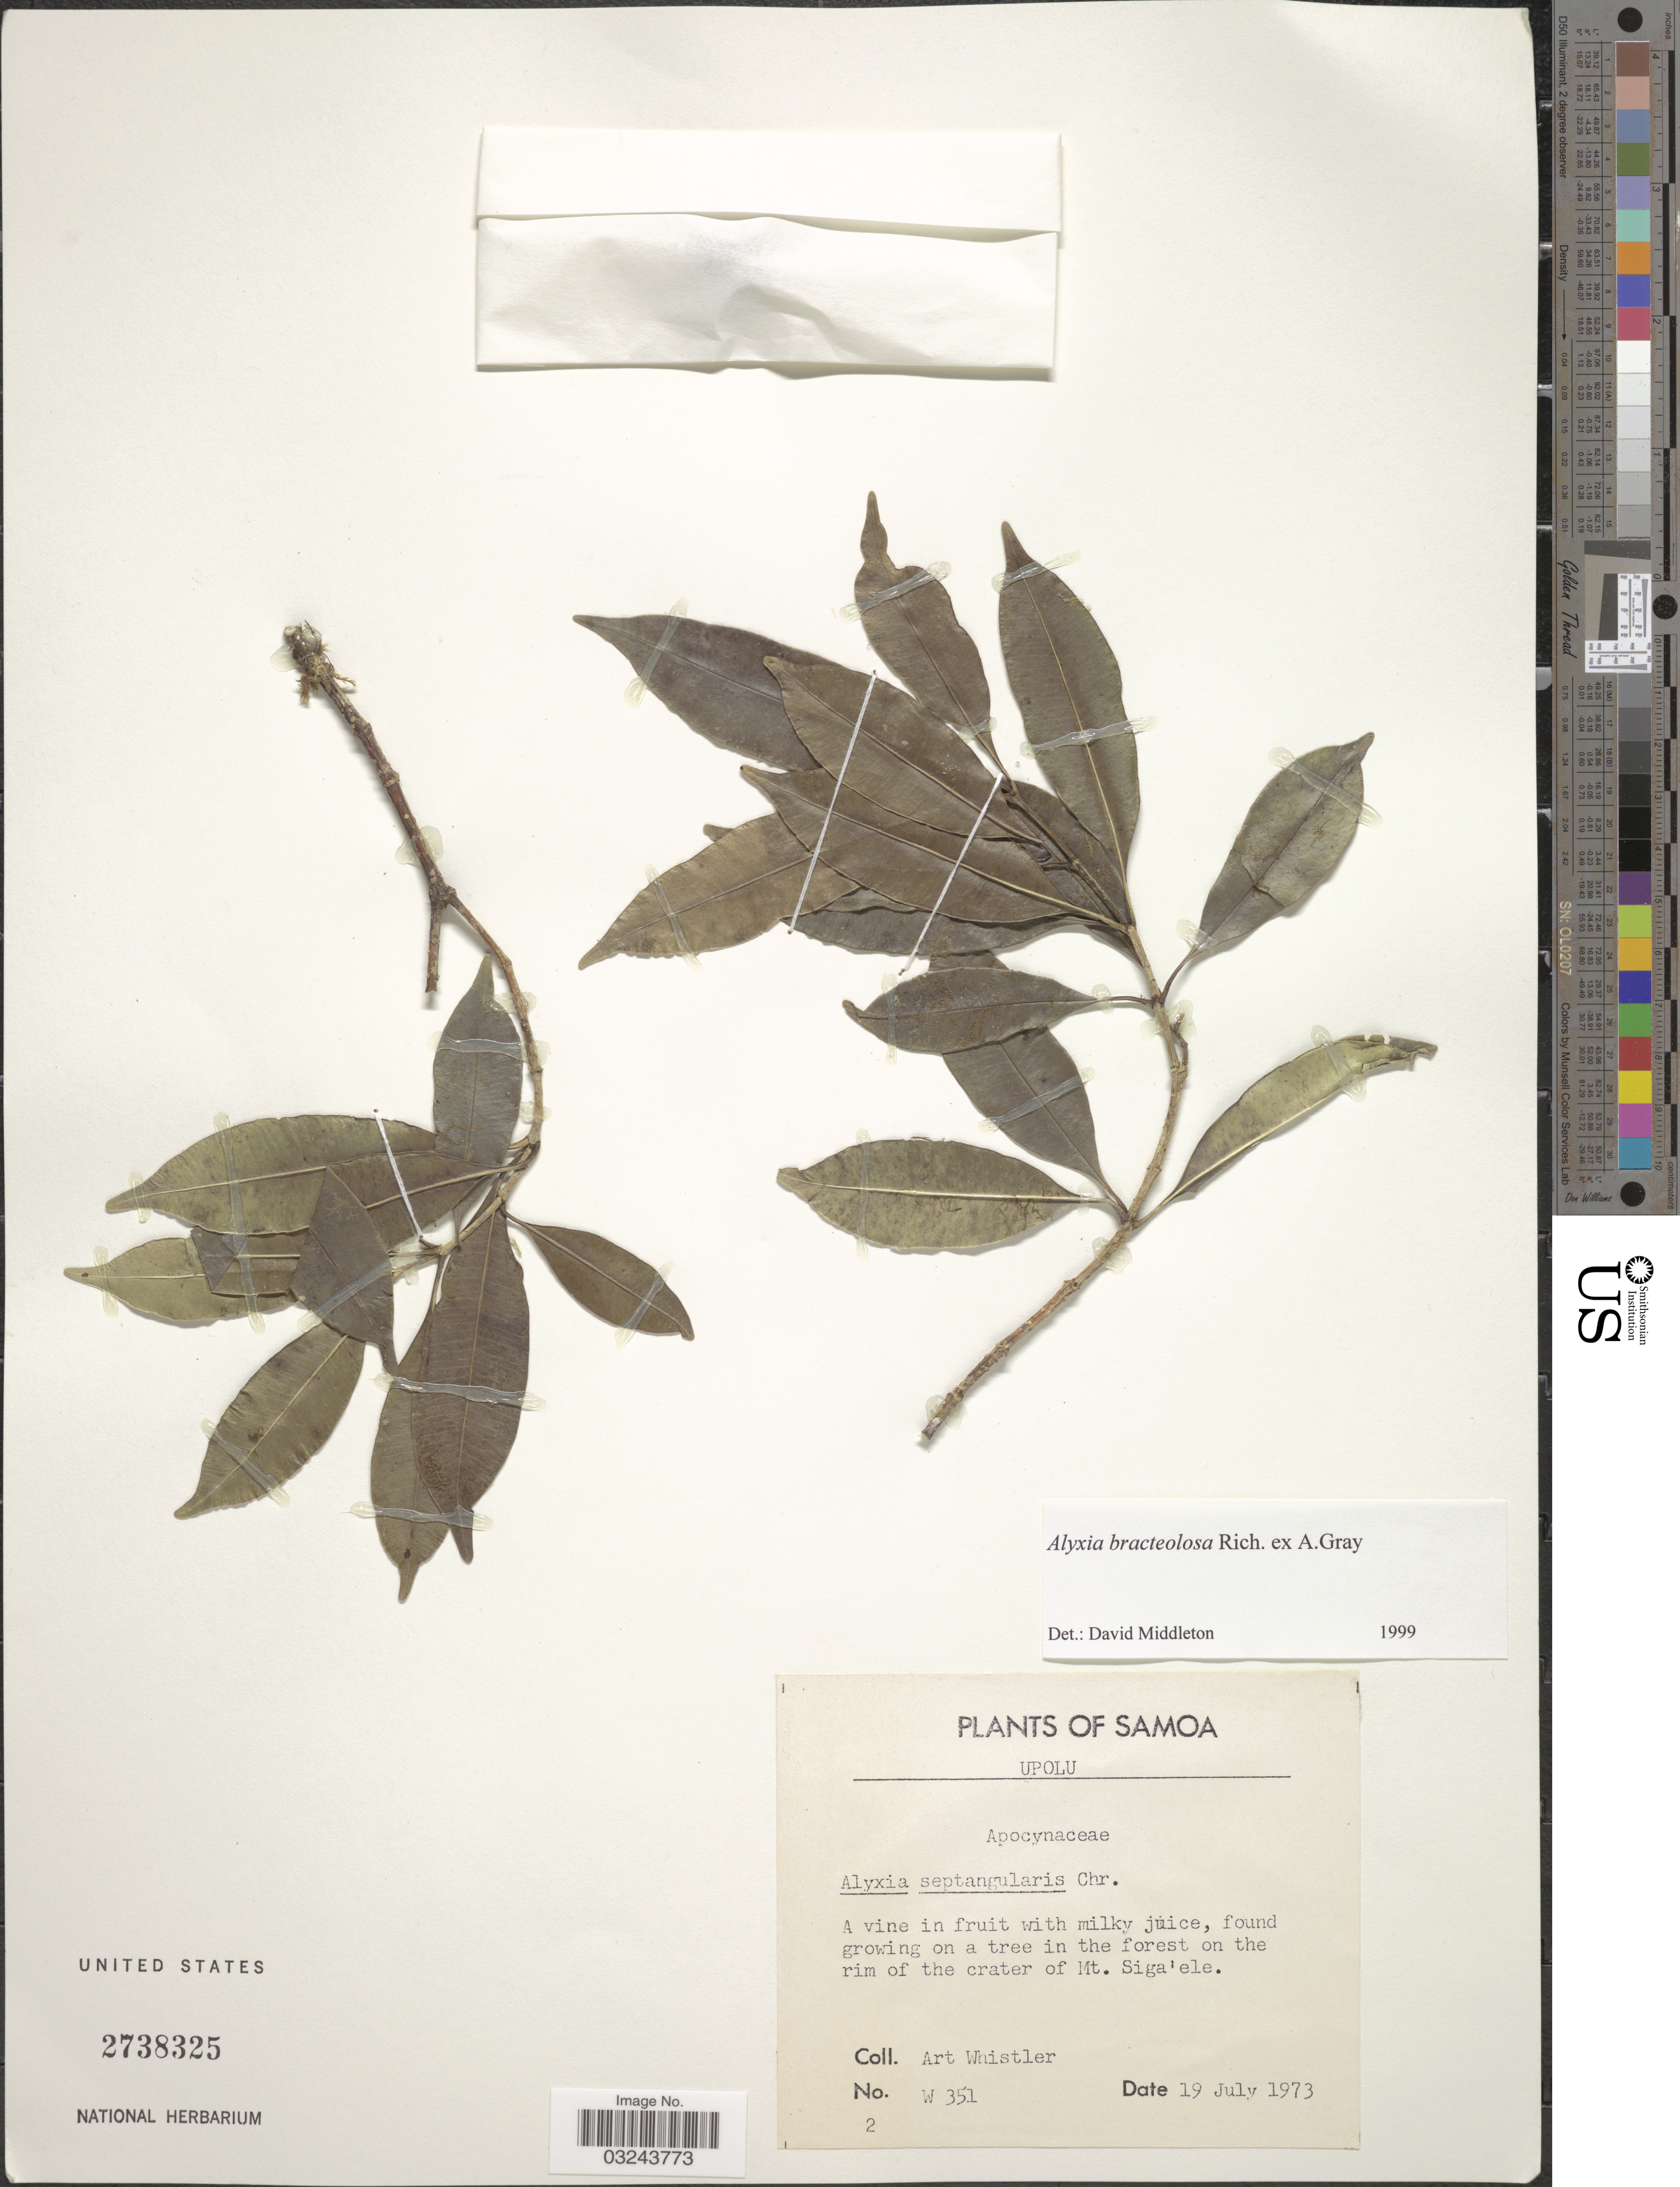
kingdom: Plantae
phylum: Tracheophyta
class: Magnoliopsida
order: Gentianales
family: Apocynaceae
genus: Alyxia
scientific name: Alyxia bracteolosa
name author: W.P. Rich ex A. Gray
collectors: A. Whistler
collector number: W351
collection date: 1973-07-19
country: Samoa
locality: Samoa. Upolu. Found growing on a tree in the forest on the rim of the crater of Mt. Siga'ele.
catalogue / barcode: US 2738325